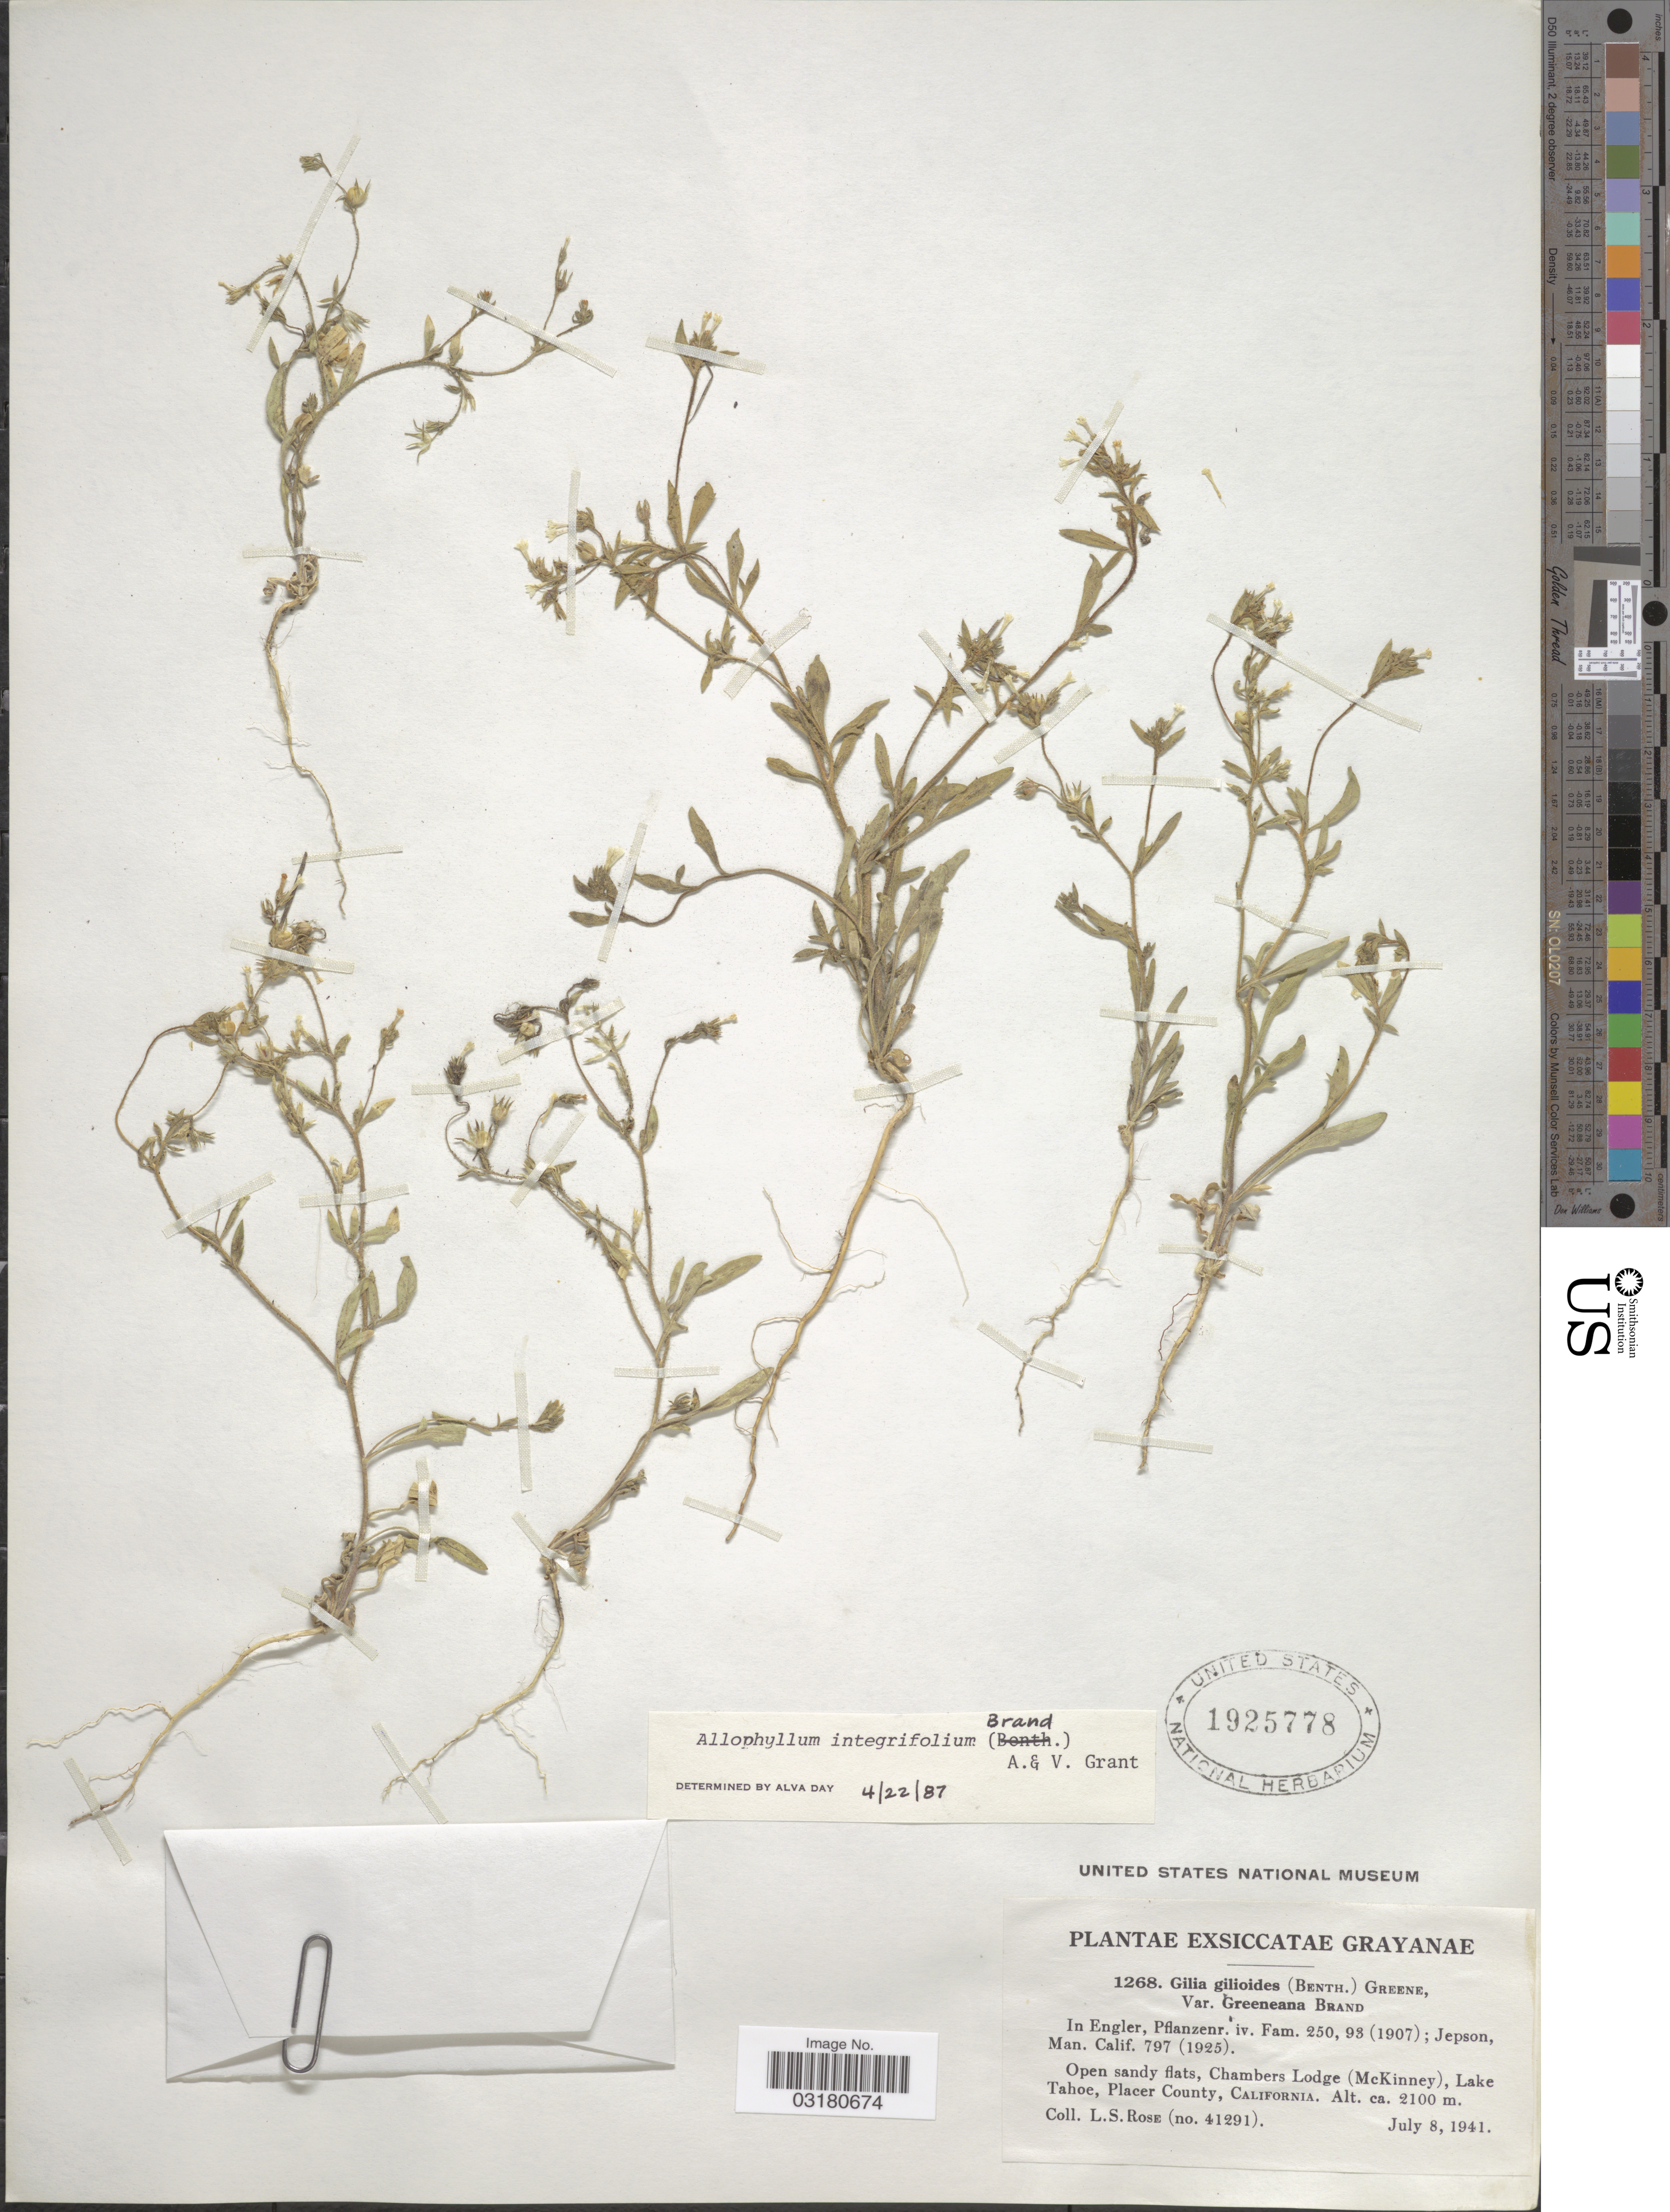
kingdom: Plantae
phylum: Tracheophyta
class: Magnoliopsida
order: Ericales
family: Polemoniaceae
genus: Allophyllum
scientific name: Allophyllum integrifolium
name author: (Brand) A.D. Grant & V.E. Grant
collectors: L. S. Rose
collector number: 41291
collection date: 1941-07-08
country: United States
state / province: California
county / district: Placer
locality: Chambers Lodge (McKinney), Lake Tahoe, Placer County.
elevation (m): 2100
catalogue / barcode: US 1925778